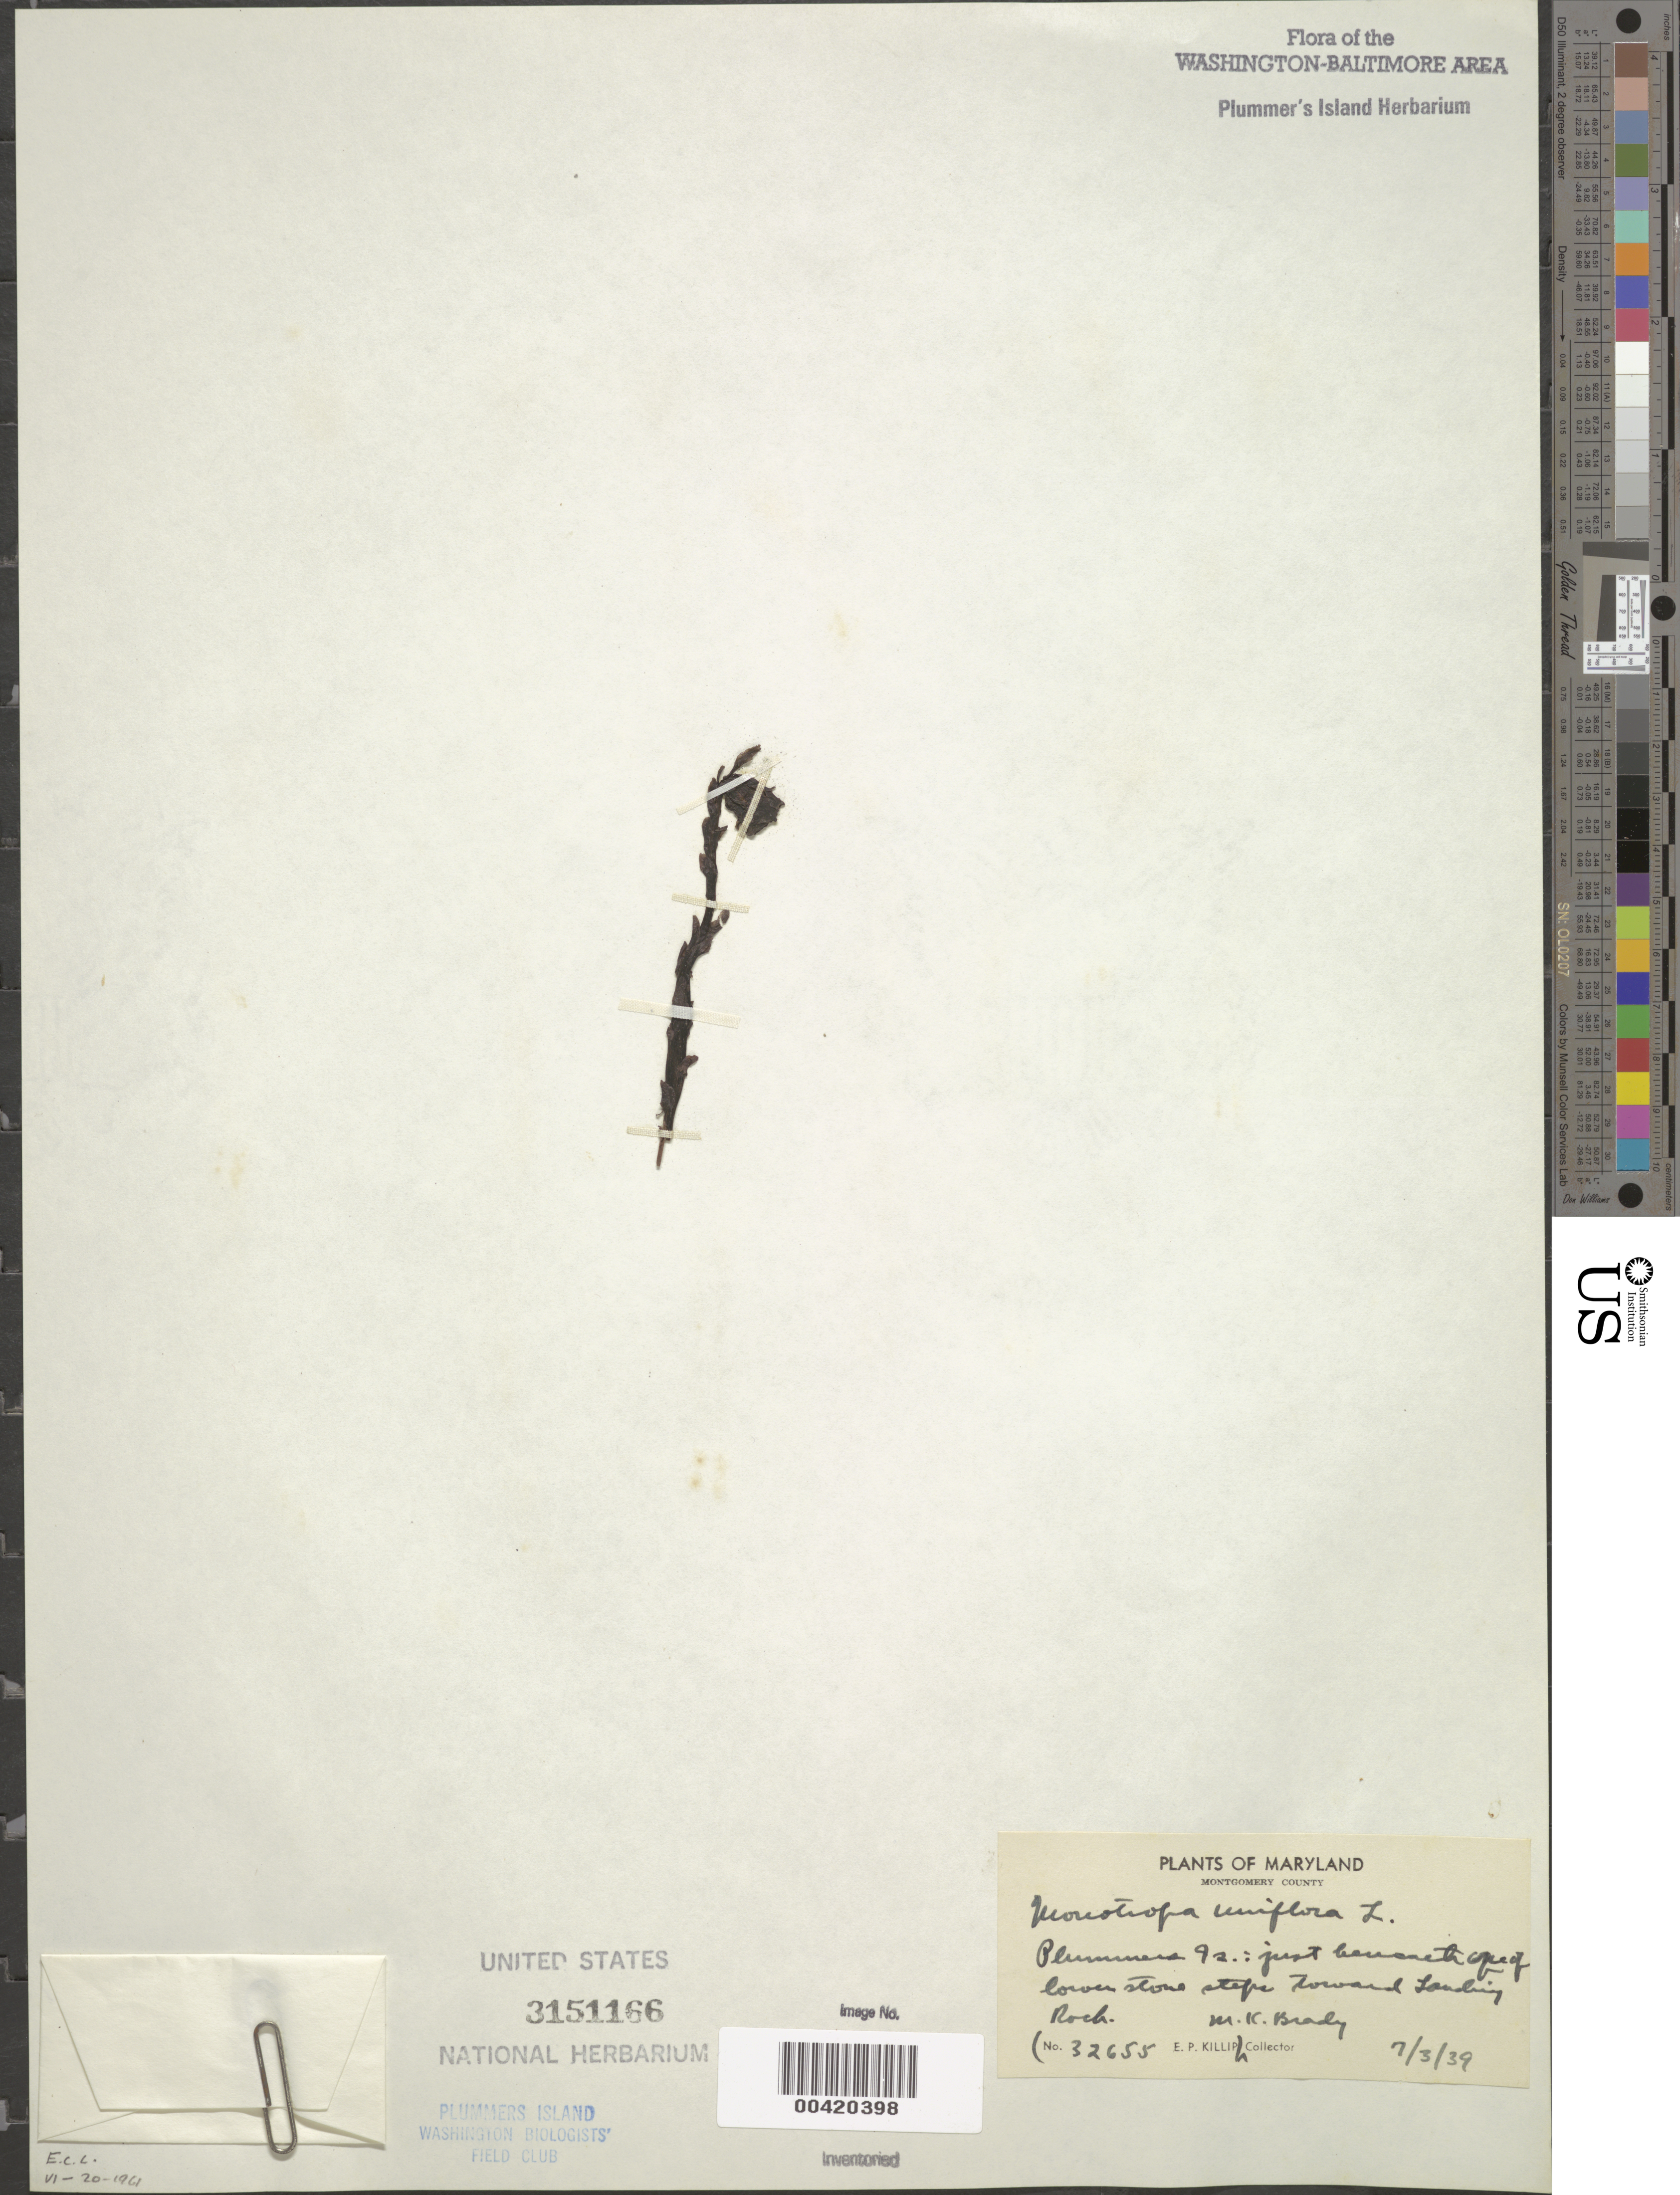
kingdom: Plantae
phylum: Tracheophyta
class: Magnoliopsida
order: Ericales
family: Ericaceae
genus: Monotropa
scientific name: Monotropa uniflora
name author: L.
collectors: E. P. Killip & M. Brady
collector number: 32655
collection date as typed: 03 Jul 1939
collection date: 1939-07-03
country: United States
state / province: Maryland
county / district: Montgomery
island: Plummers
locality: Plummer's Island; just beneath one of lower stone steps toward landing rock C. & O. Canal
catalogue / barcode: US 3151166